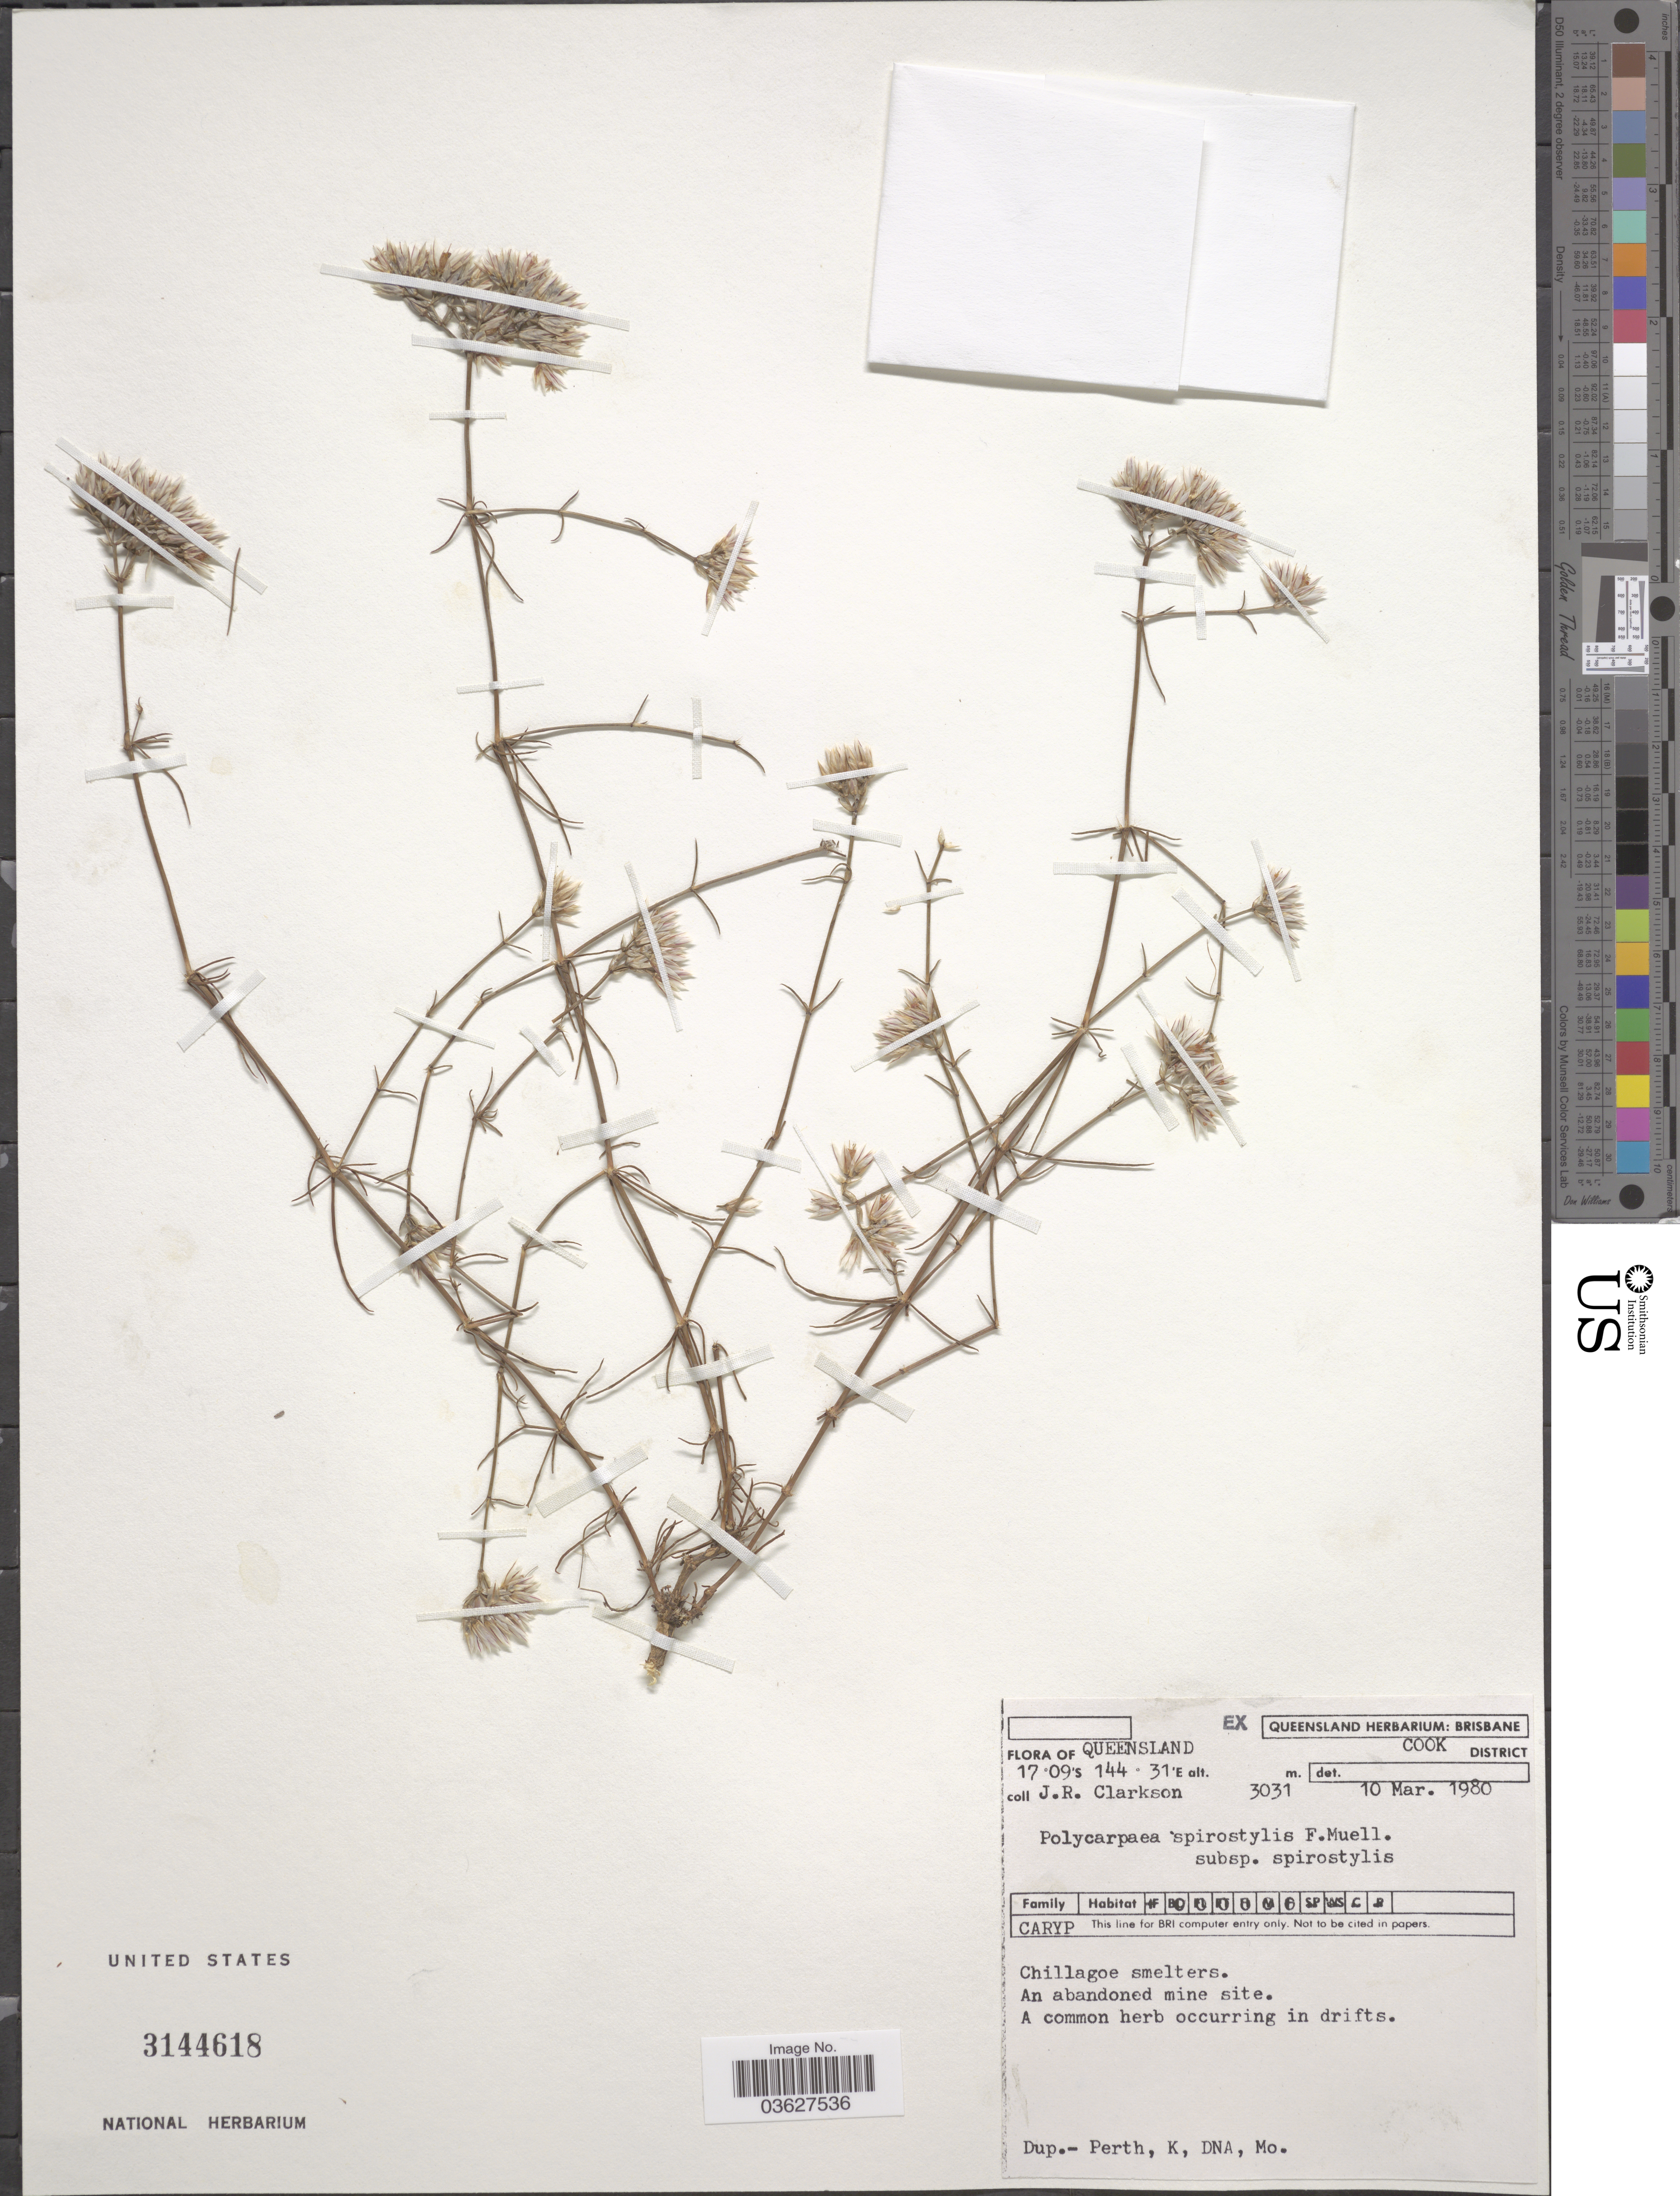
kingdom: Plantae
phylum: Tracheophyta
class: Magnoliopsida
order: Caryophyllales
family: Caryophyllaceae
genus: Polycarpaea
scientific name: Polycarpaea spirostylis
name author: F. Muell.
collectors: J. Clarkson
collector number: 3031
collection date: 1980-03-10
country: Australia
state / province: Queensland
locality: Cook District. Chillagoe smelters.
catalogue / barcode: US 3144618